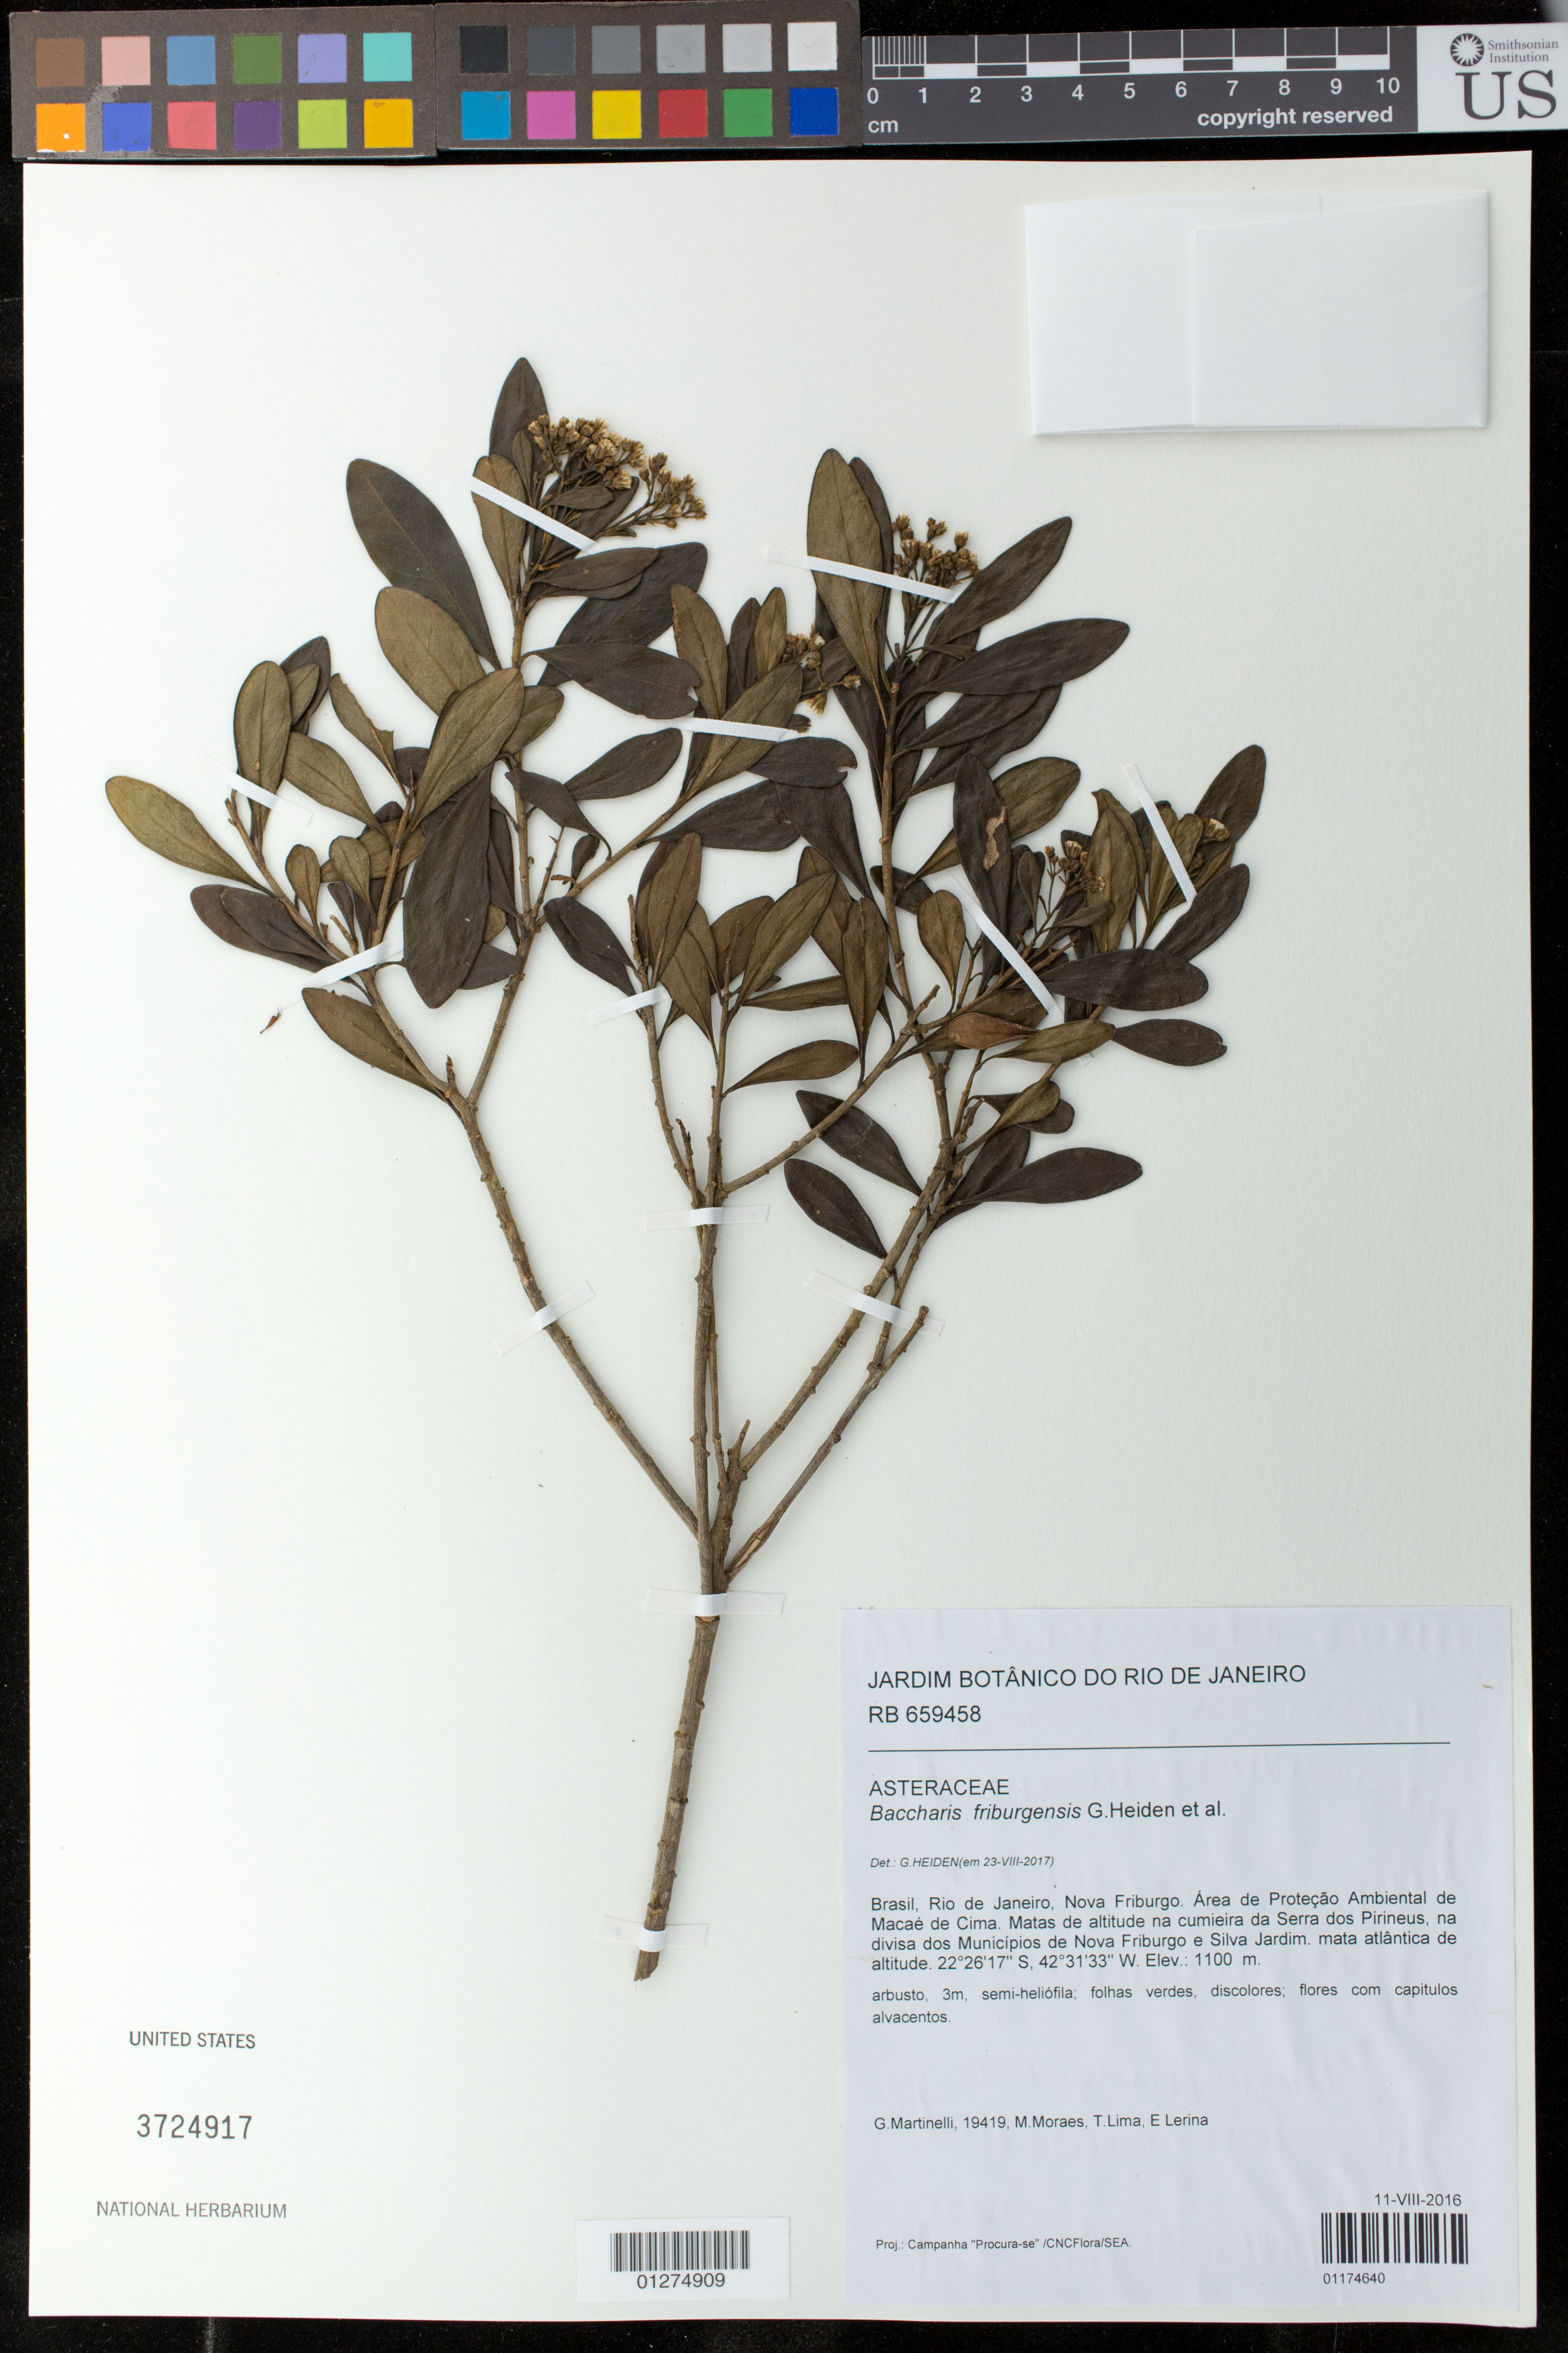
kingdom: Plantae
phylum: Tracheophyta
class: Magnoliopsida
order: Asterales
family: Asteraceae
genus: Baccharis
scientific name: Baccharis friburgensis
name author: G. Heiden et al.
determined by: Heiden, G.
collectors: G. Martinelli, M. Moraes, T. Lima & E. Lerina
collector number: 19419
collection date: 2016-08-11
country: Brazil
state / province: Rio de Janeiro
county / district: Nova Friburgo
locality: Área de Proteção Ambiental de Macaé de Cima. Matas de altitude na cumieria da Serra dos Pirineus, na divisa dos Municipios de Nova Friburgo e Silva Jardim.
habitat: mata atlântica de altitude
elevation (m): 1100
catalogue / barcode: US 3724917